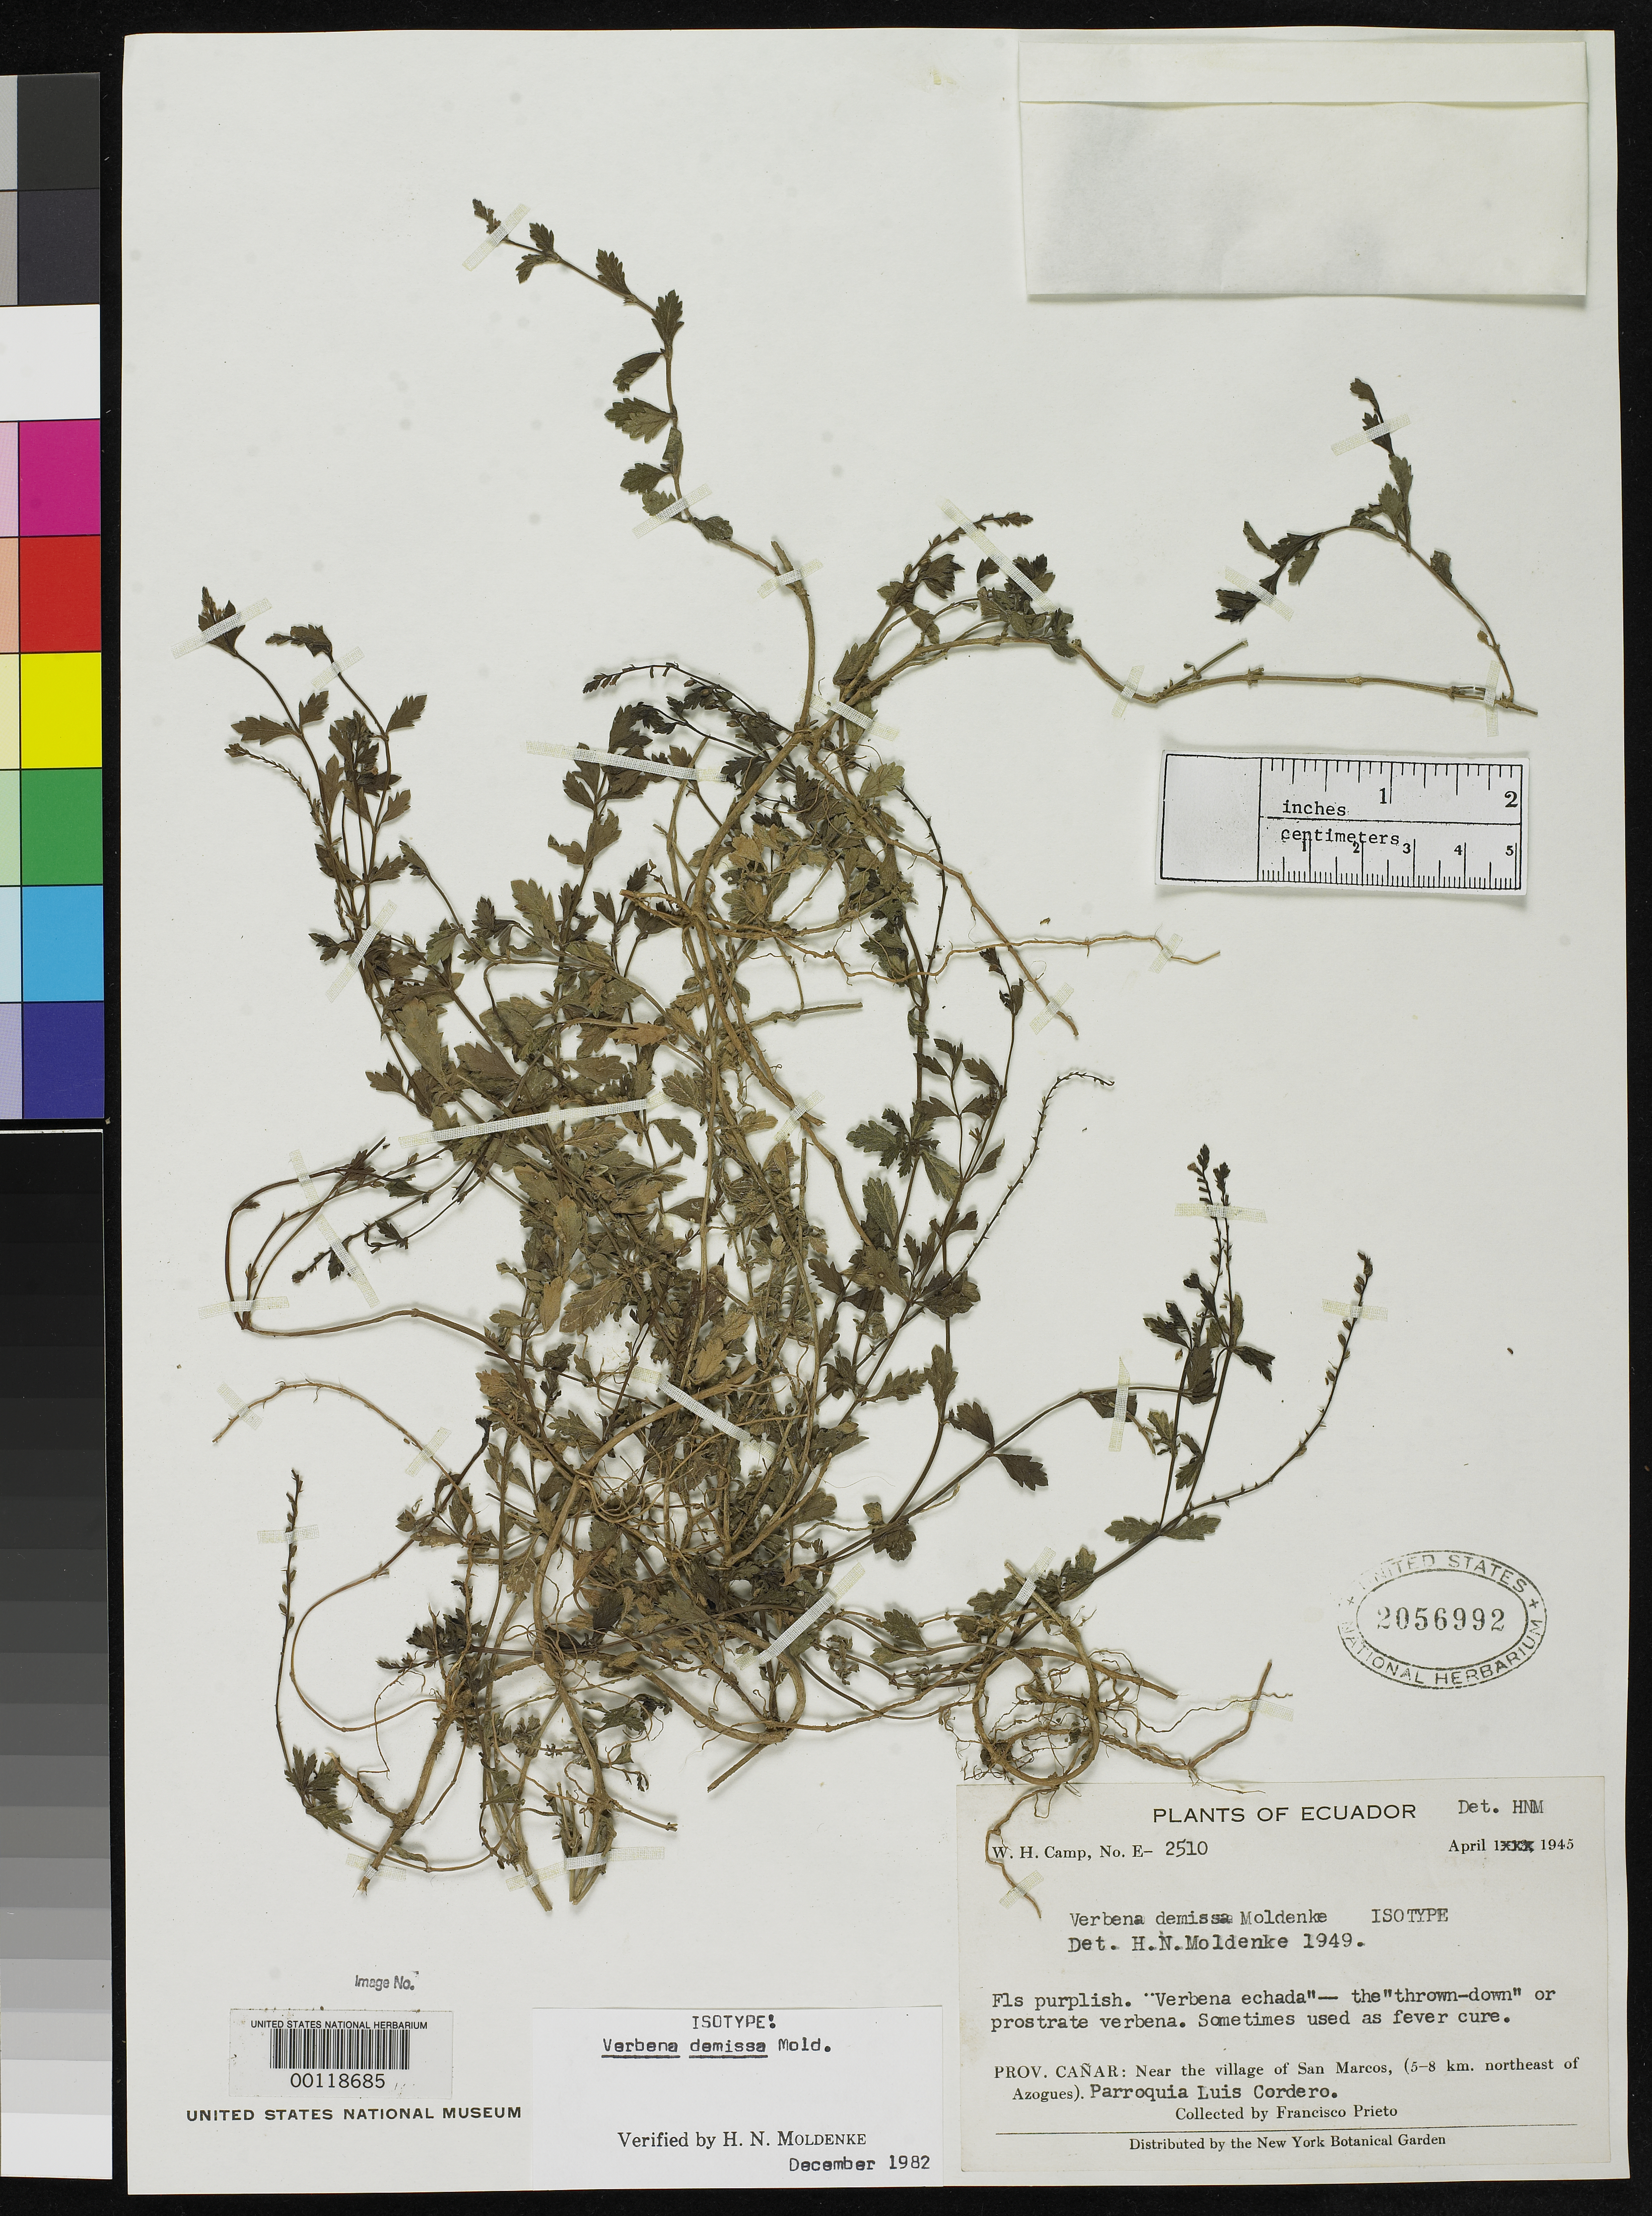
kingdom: Plantae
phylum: Tracheophyta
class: Magnoliopsida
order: Lamiales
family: Verbenaceae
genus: Verbena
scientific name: Verbena demissa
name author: Moldenke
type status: Isotype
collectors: W. H. Camp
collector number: E.2510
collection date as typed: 01 Apr 1945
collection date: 1945-04-01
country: Ecuador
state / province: Cañar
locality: NE of Azogues, near San Marcos.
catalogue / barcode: US 2056992